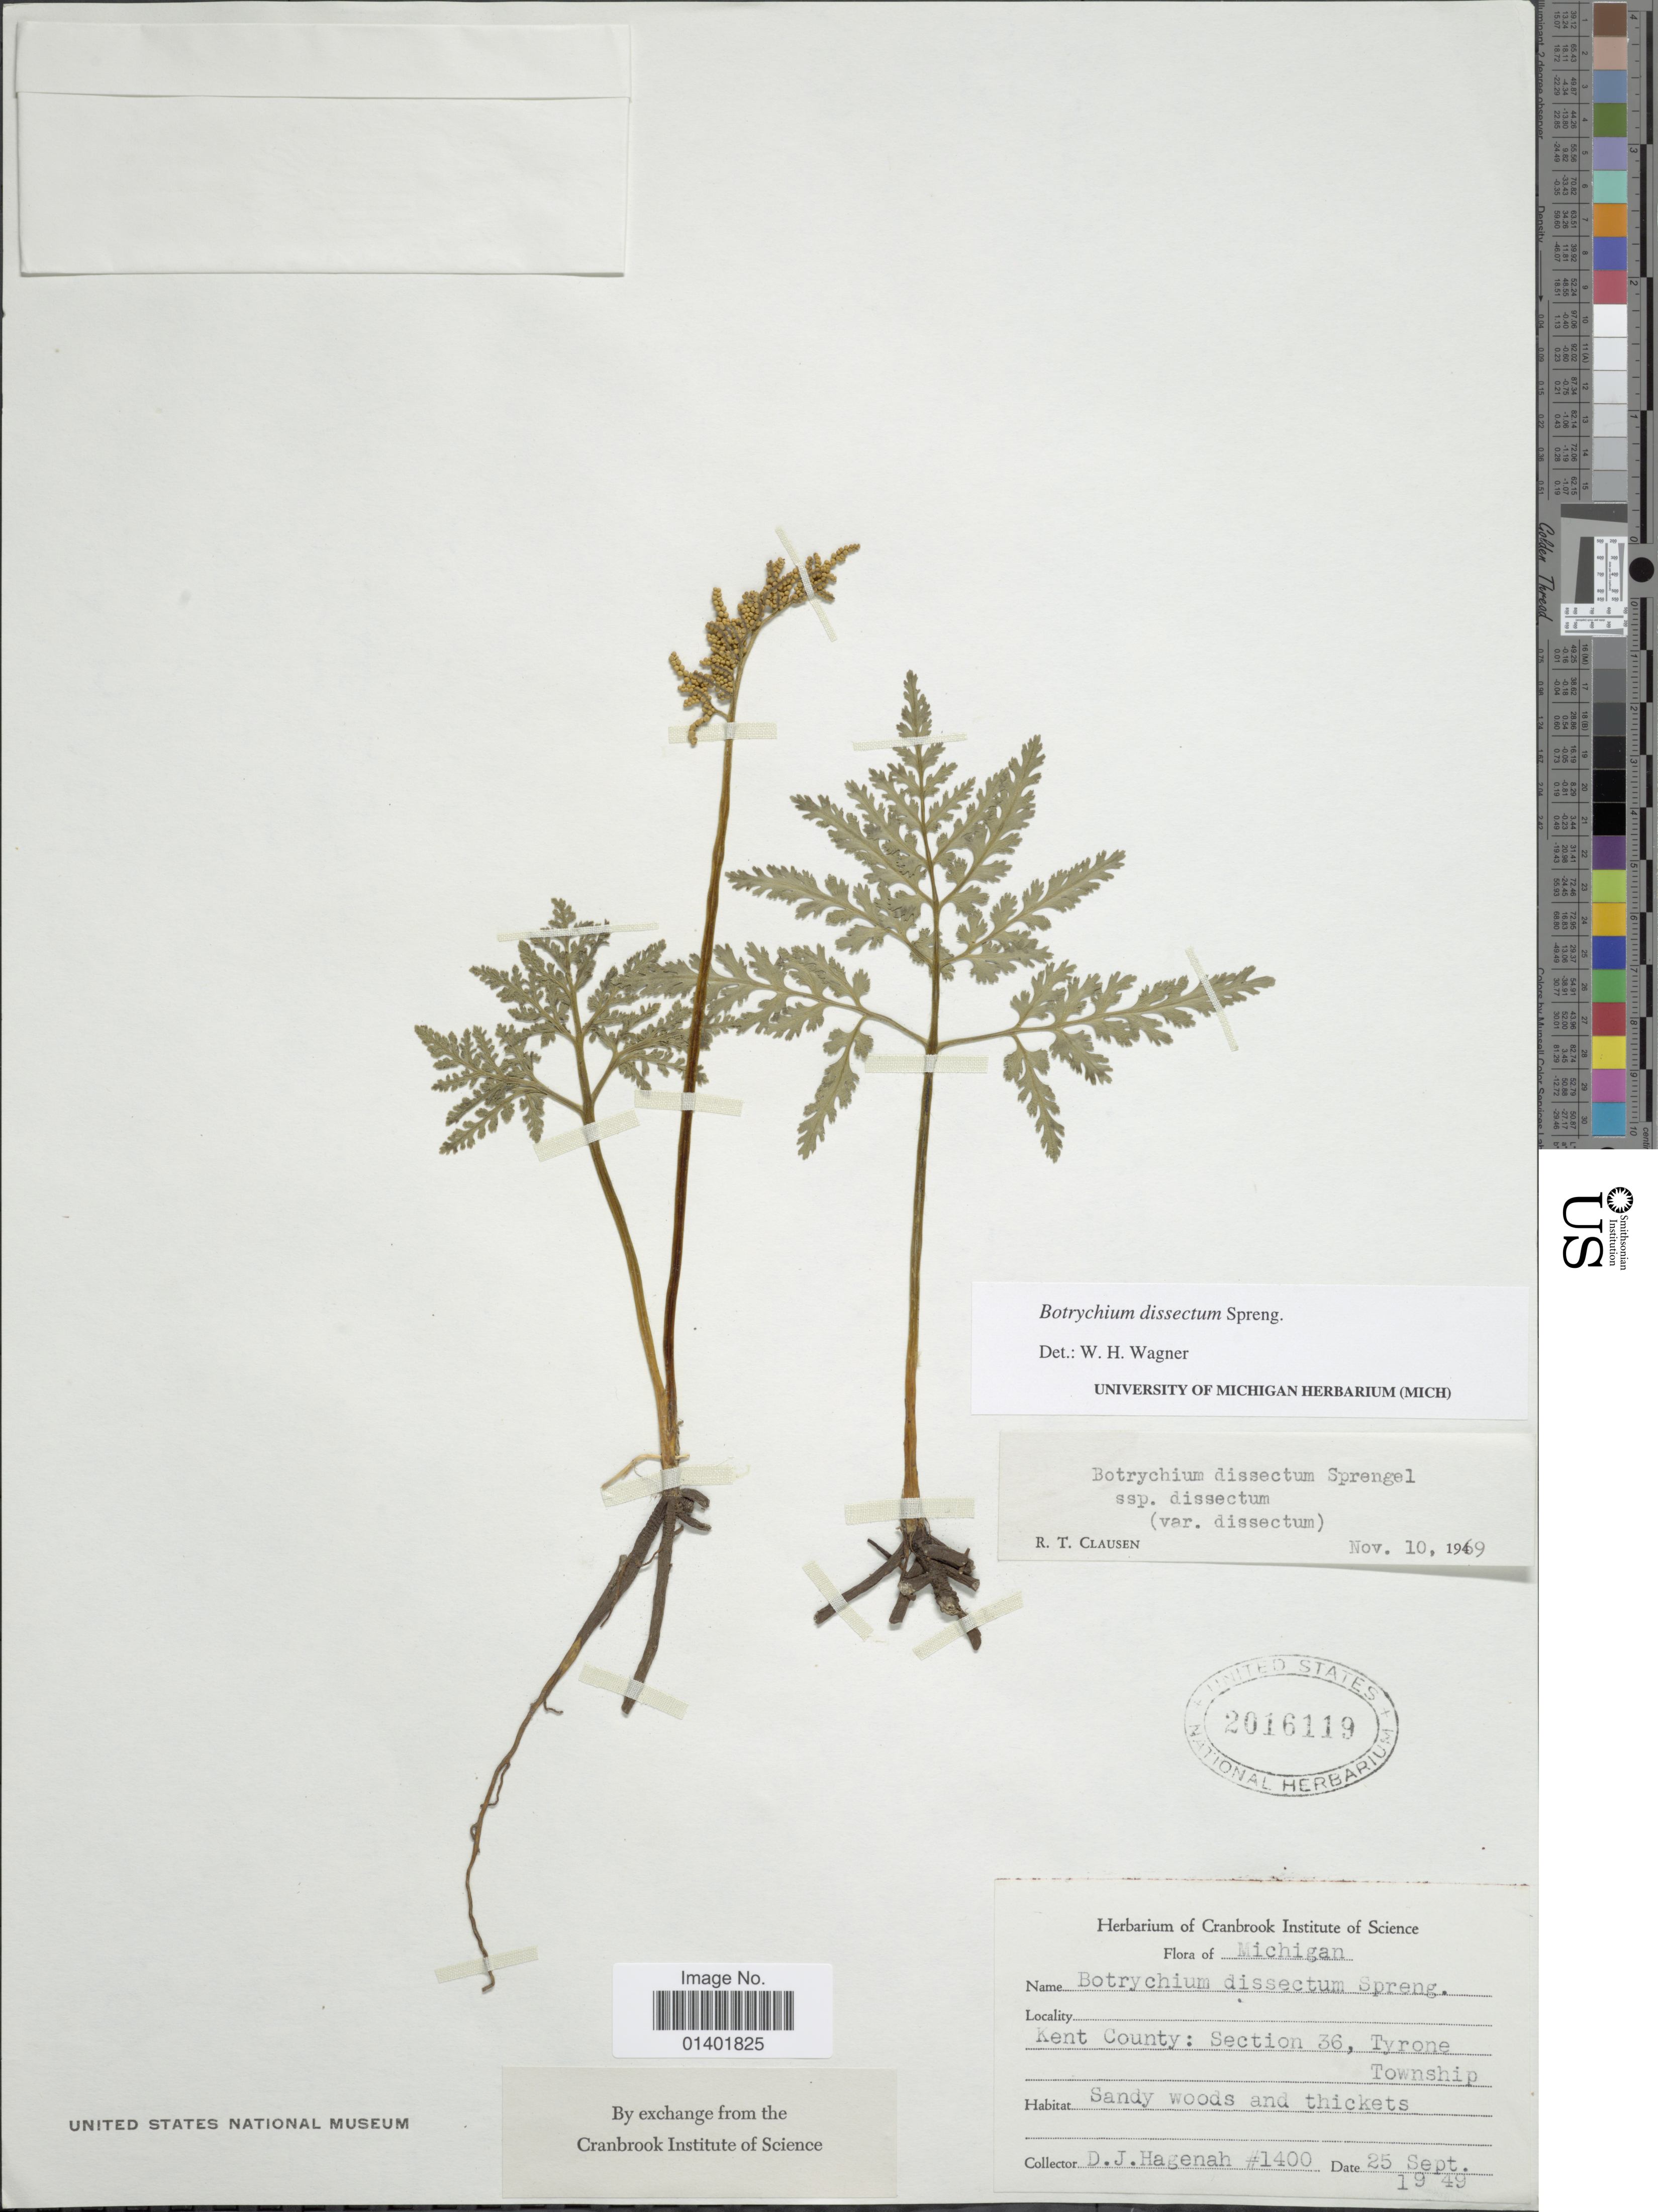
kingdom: Plantae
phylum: Tracheophyta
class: Polypodiopsida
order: Ophioglossales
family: Ophioglossaceae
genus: Botrychium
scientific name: Botrychium dissectum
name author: Spreng.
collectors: D. Hagenah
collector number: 1400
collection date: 1949-09-25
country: United States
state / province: Michigan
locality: Kent County;Section 36, Tyrone Township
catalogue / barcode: US 2016119